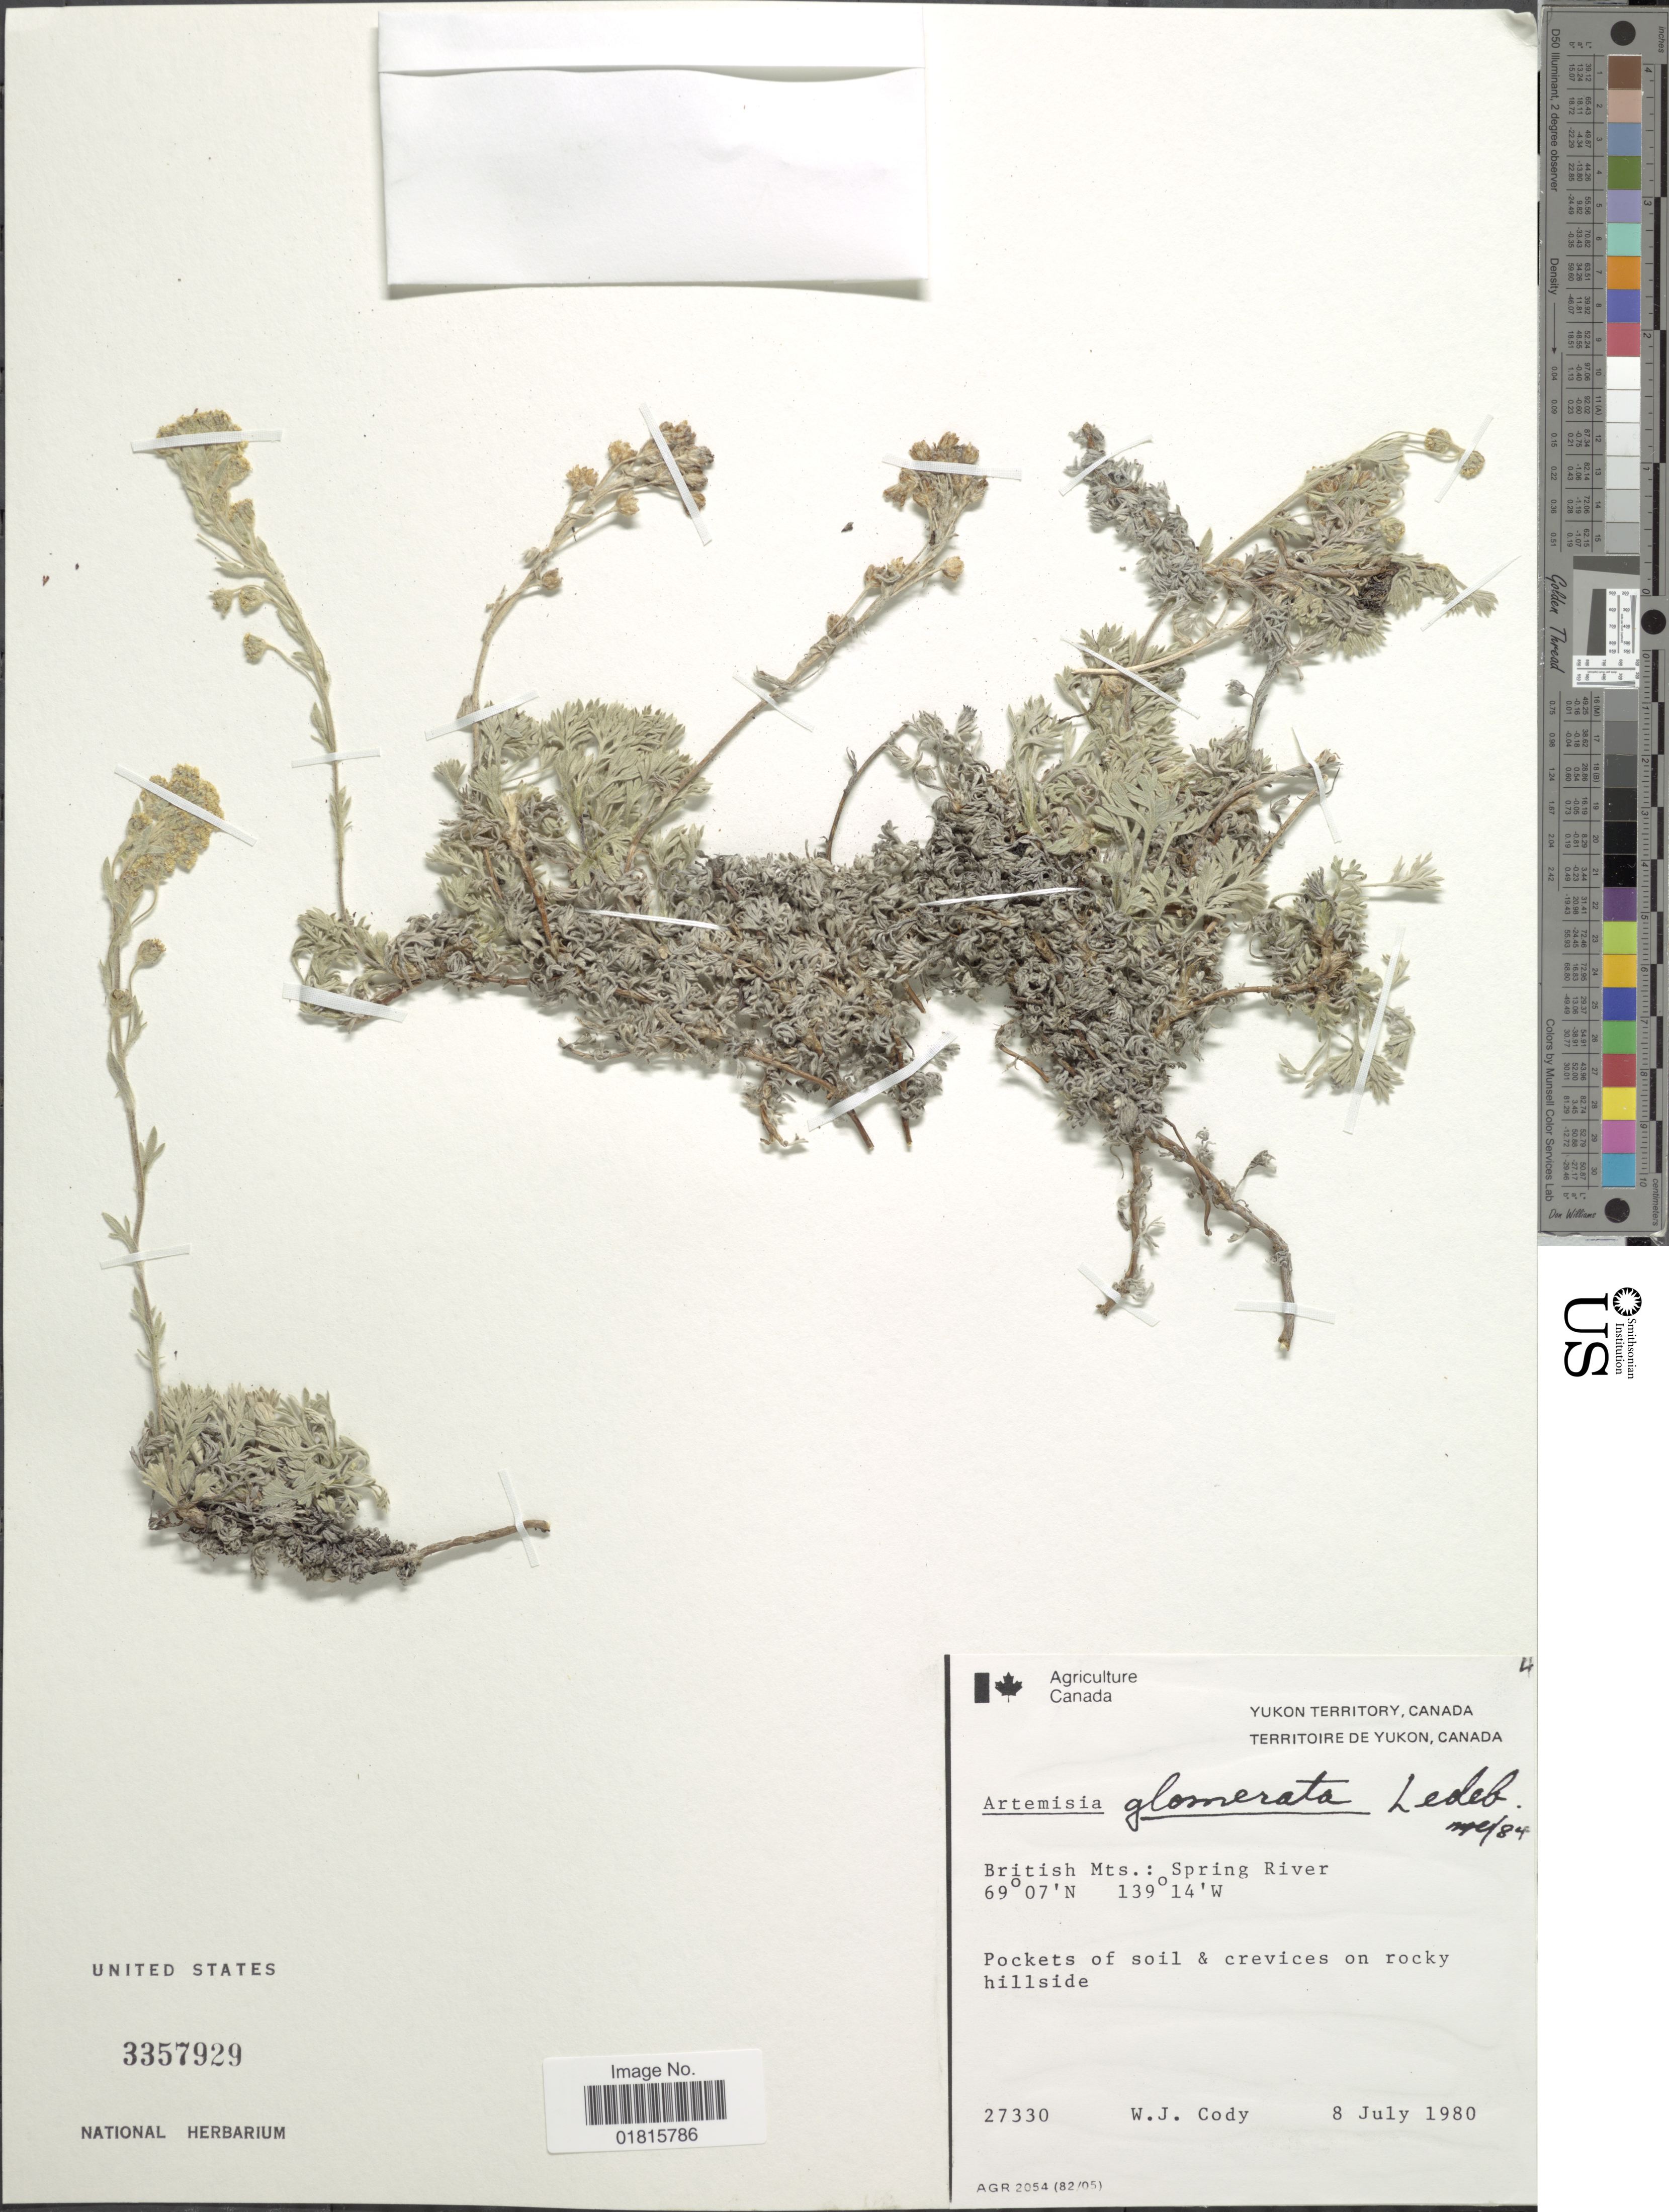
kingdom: Plantae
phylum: Tracheophyta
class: Magnoliopsida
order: Asterales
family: Asteraceae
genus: Artemisia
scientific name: Artemisia glomerata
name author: Ledeb.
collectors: W. Cody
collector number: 27330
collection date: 1980-07-08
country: Canada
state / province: Yukon Territory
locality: British Mts.: Spring River, Pockets of soil & crevices on rocky hillside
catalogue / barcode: US 3357929